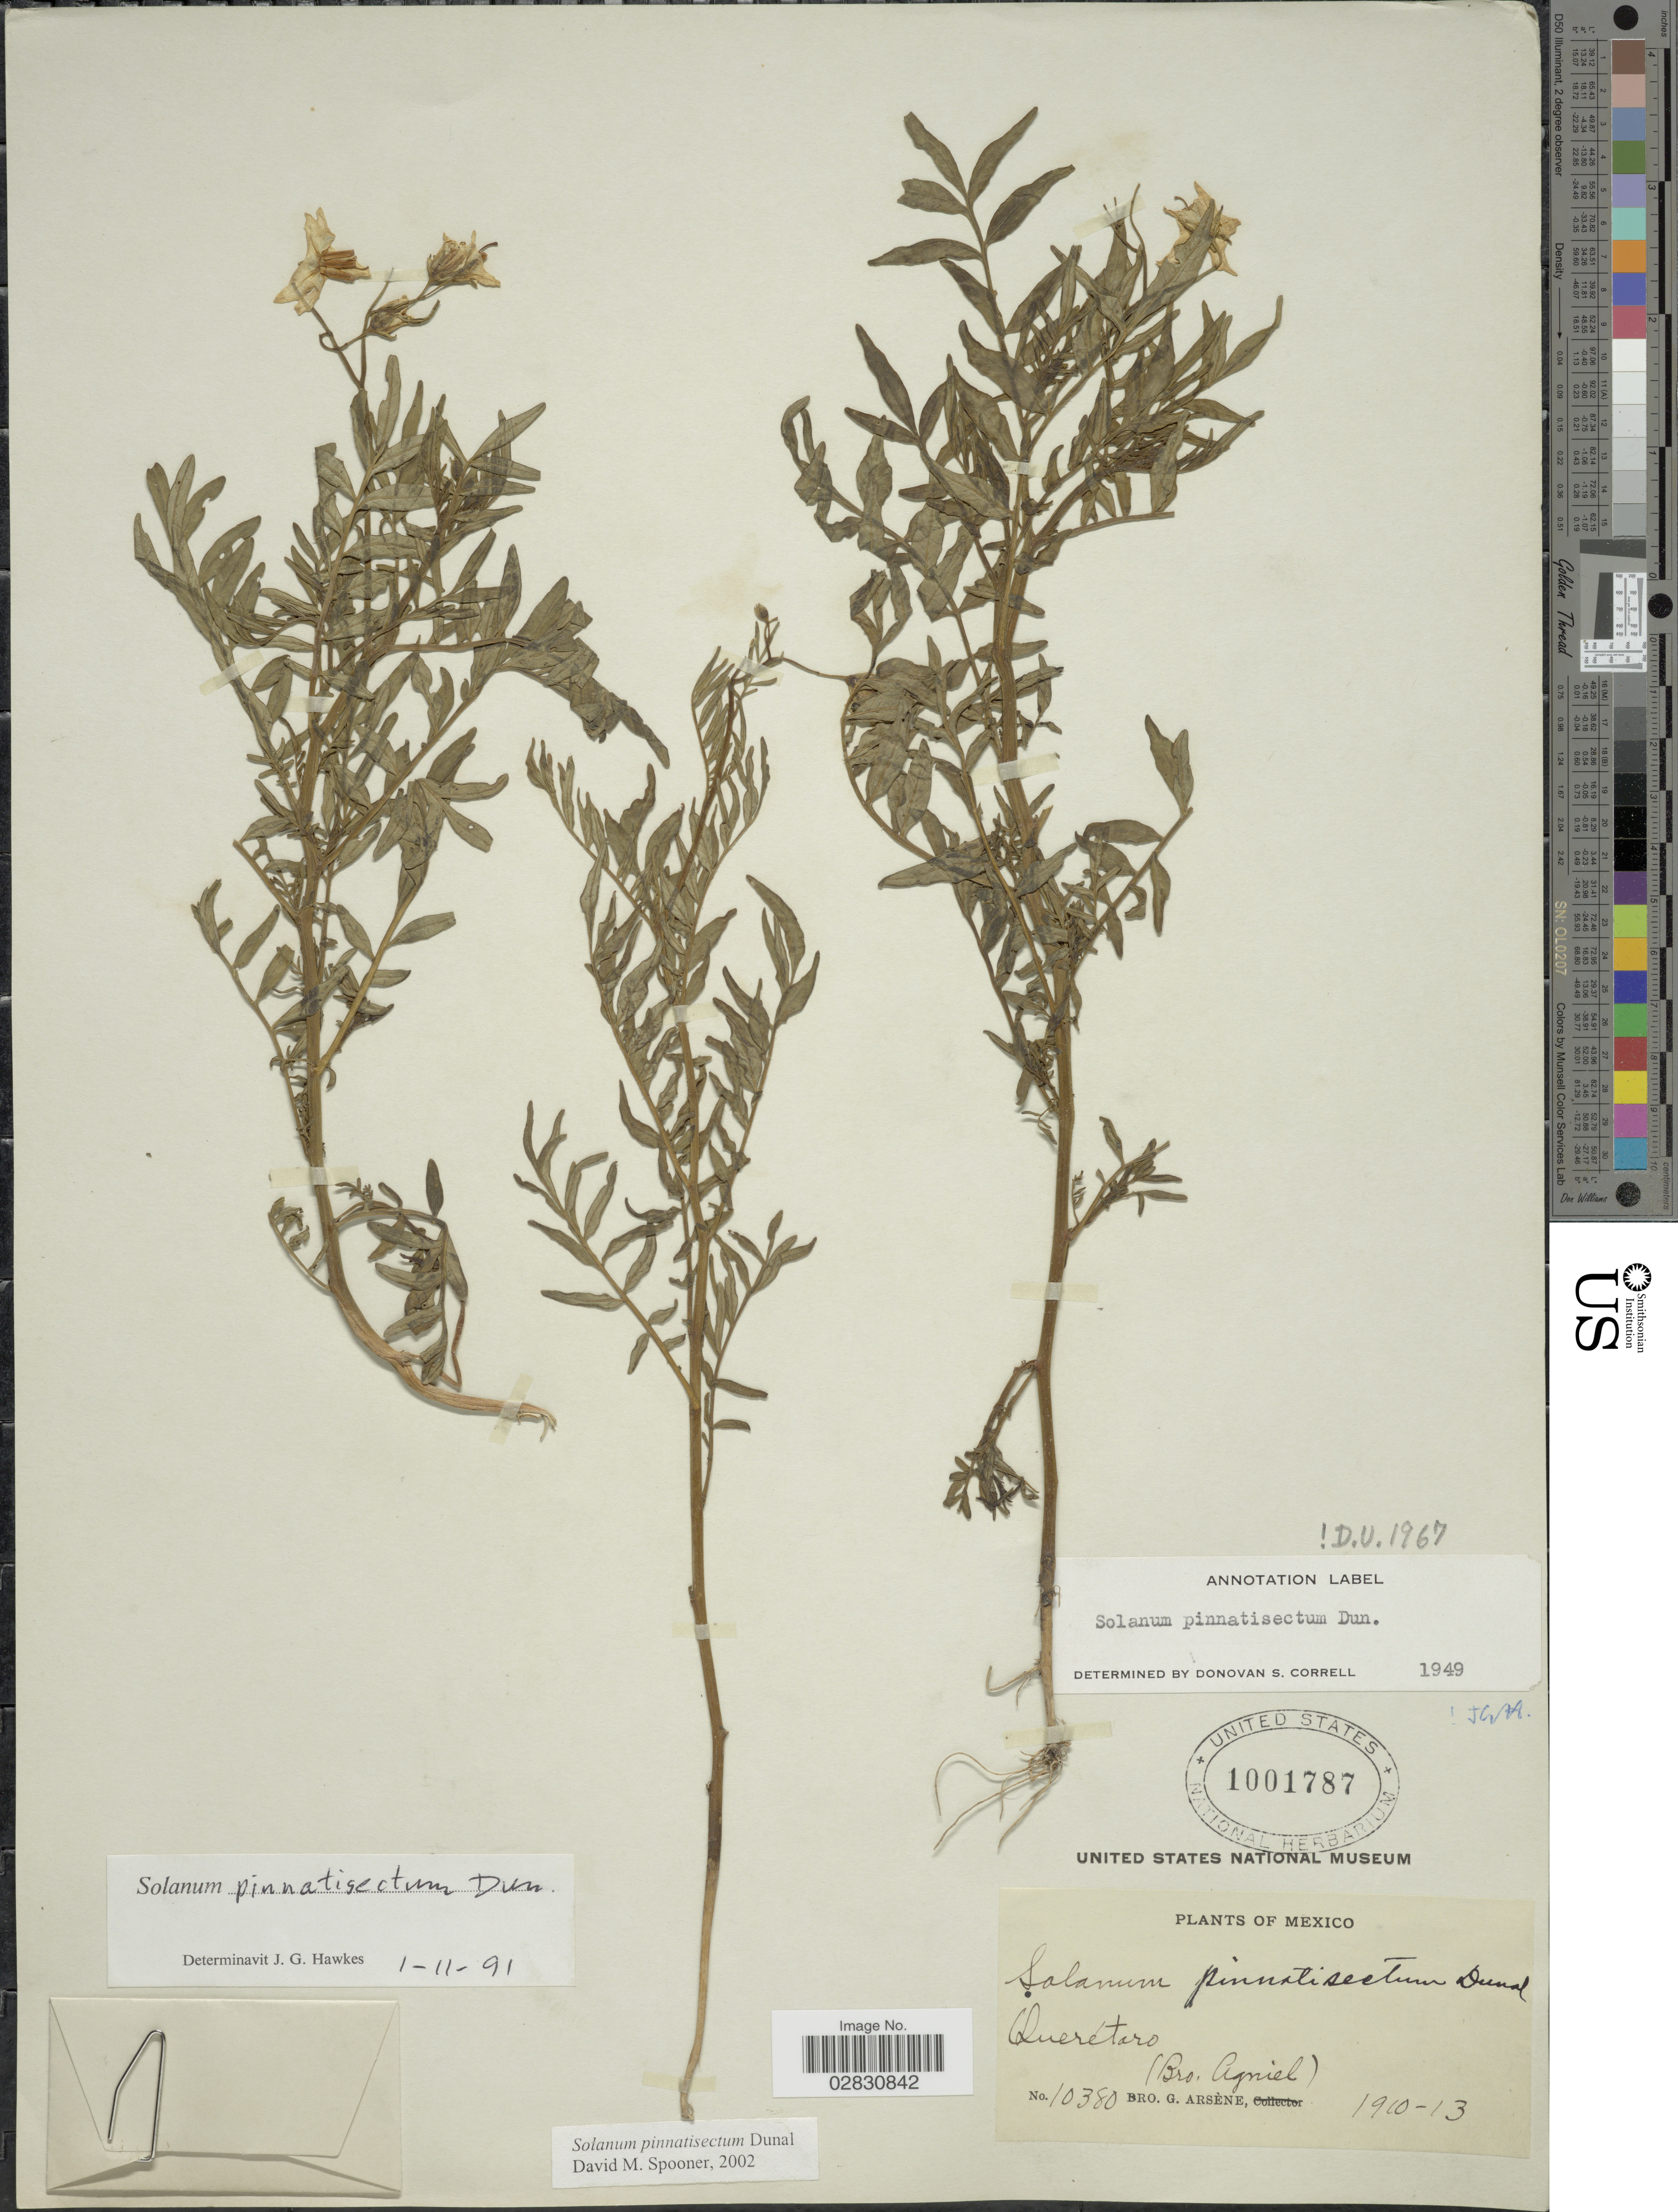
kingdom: Plantae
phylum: Tracheophyta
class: Magnoliopsida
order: Solanales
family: Solanaceae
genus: Solanum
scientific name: Solanum pinnatisectum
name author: Dunal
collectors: Bro. G. Arsène & Bro. Agniel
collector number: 10380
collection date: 1910/1913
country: Mexico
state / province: Querétaro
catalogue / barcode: US 1001787